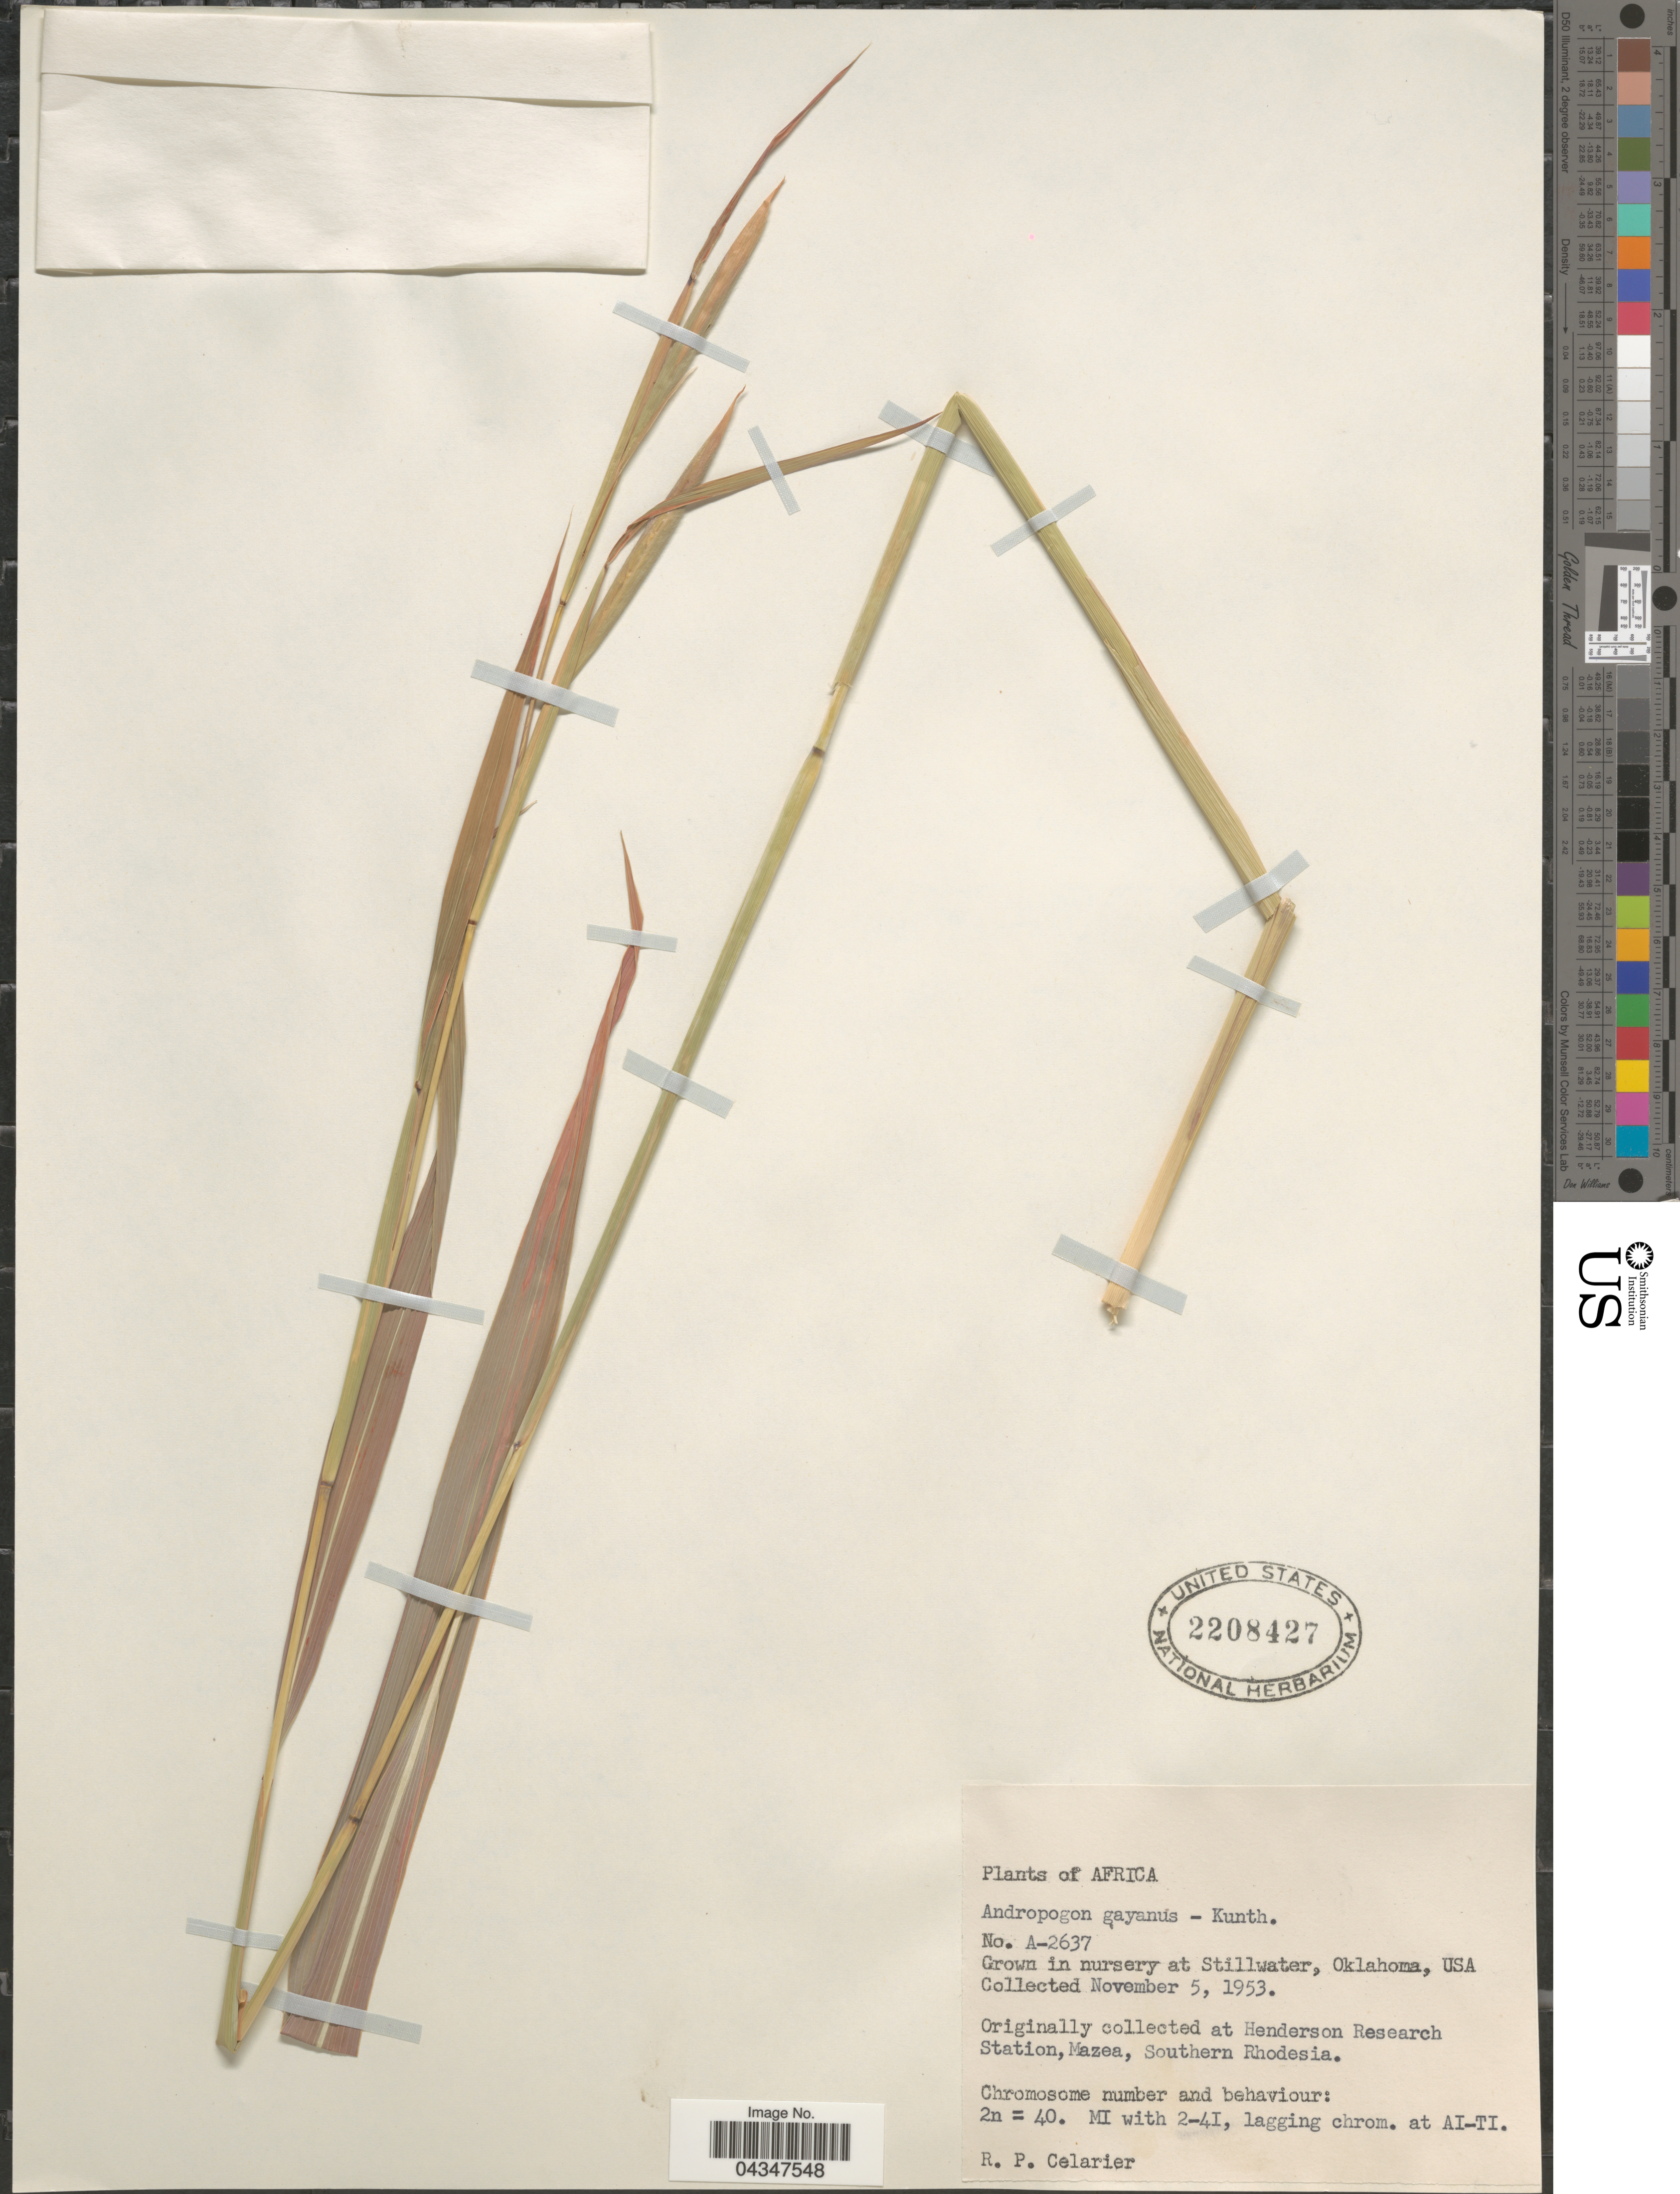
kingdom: Plantae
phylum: Tracheophyta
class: Liliopsida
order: Poales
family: Poaceae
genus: Andropogon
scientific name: Andropogon gayanus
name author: Kunth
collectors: R. Celarier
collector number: A-2637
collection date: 1953-11-05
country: United States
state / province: Oklahoma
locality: In nursery at Stillwater.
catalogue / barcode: US 2208427